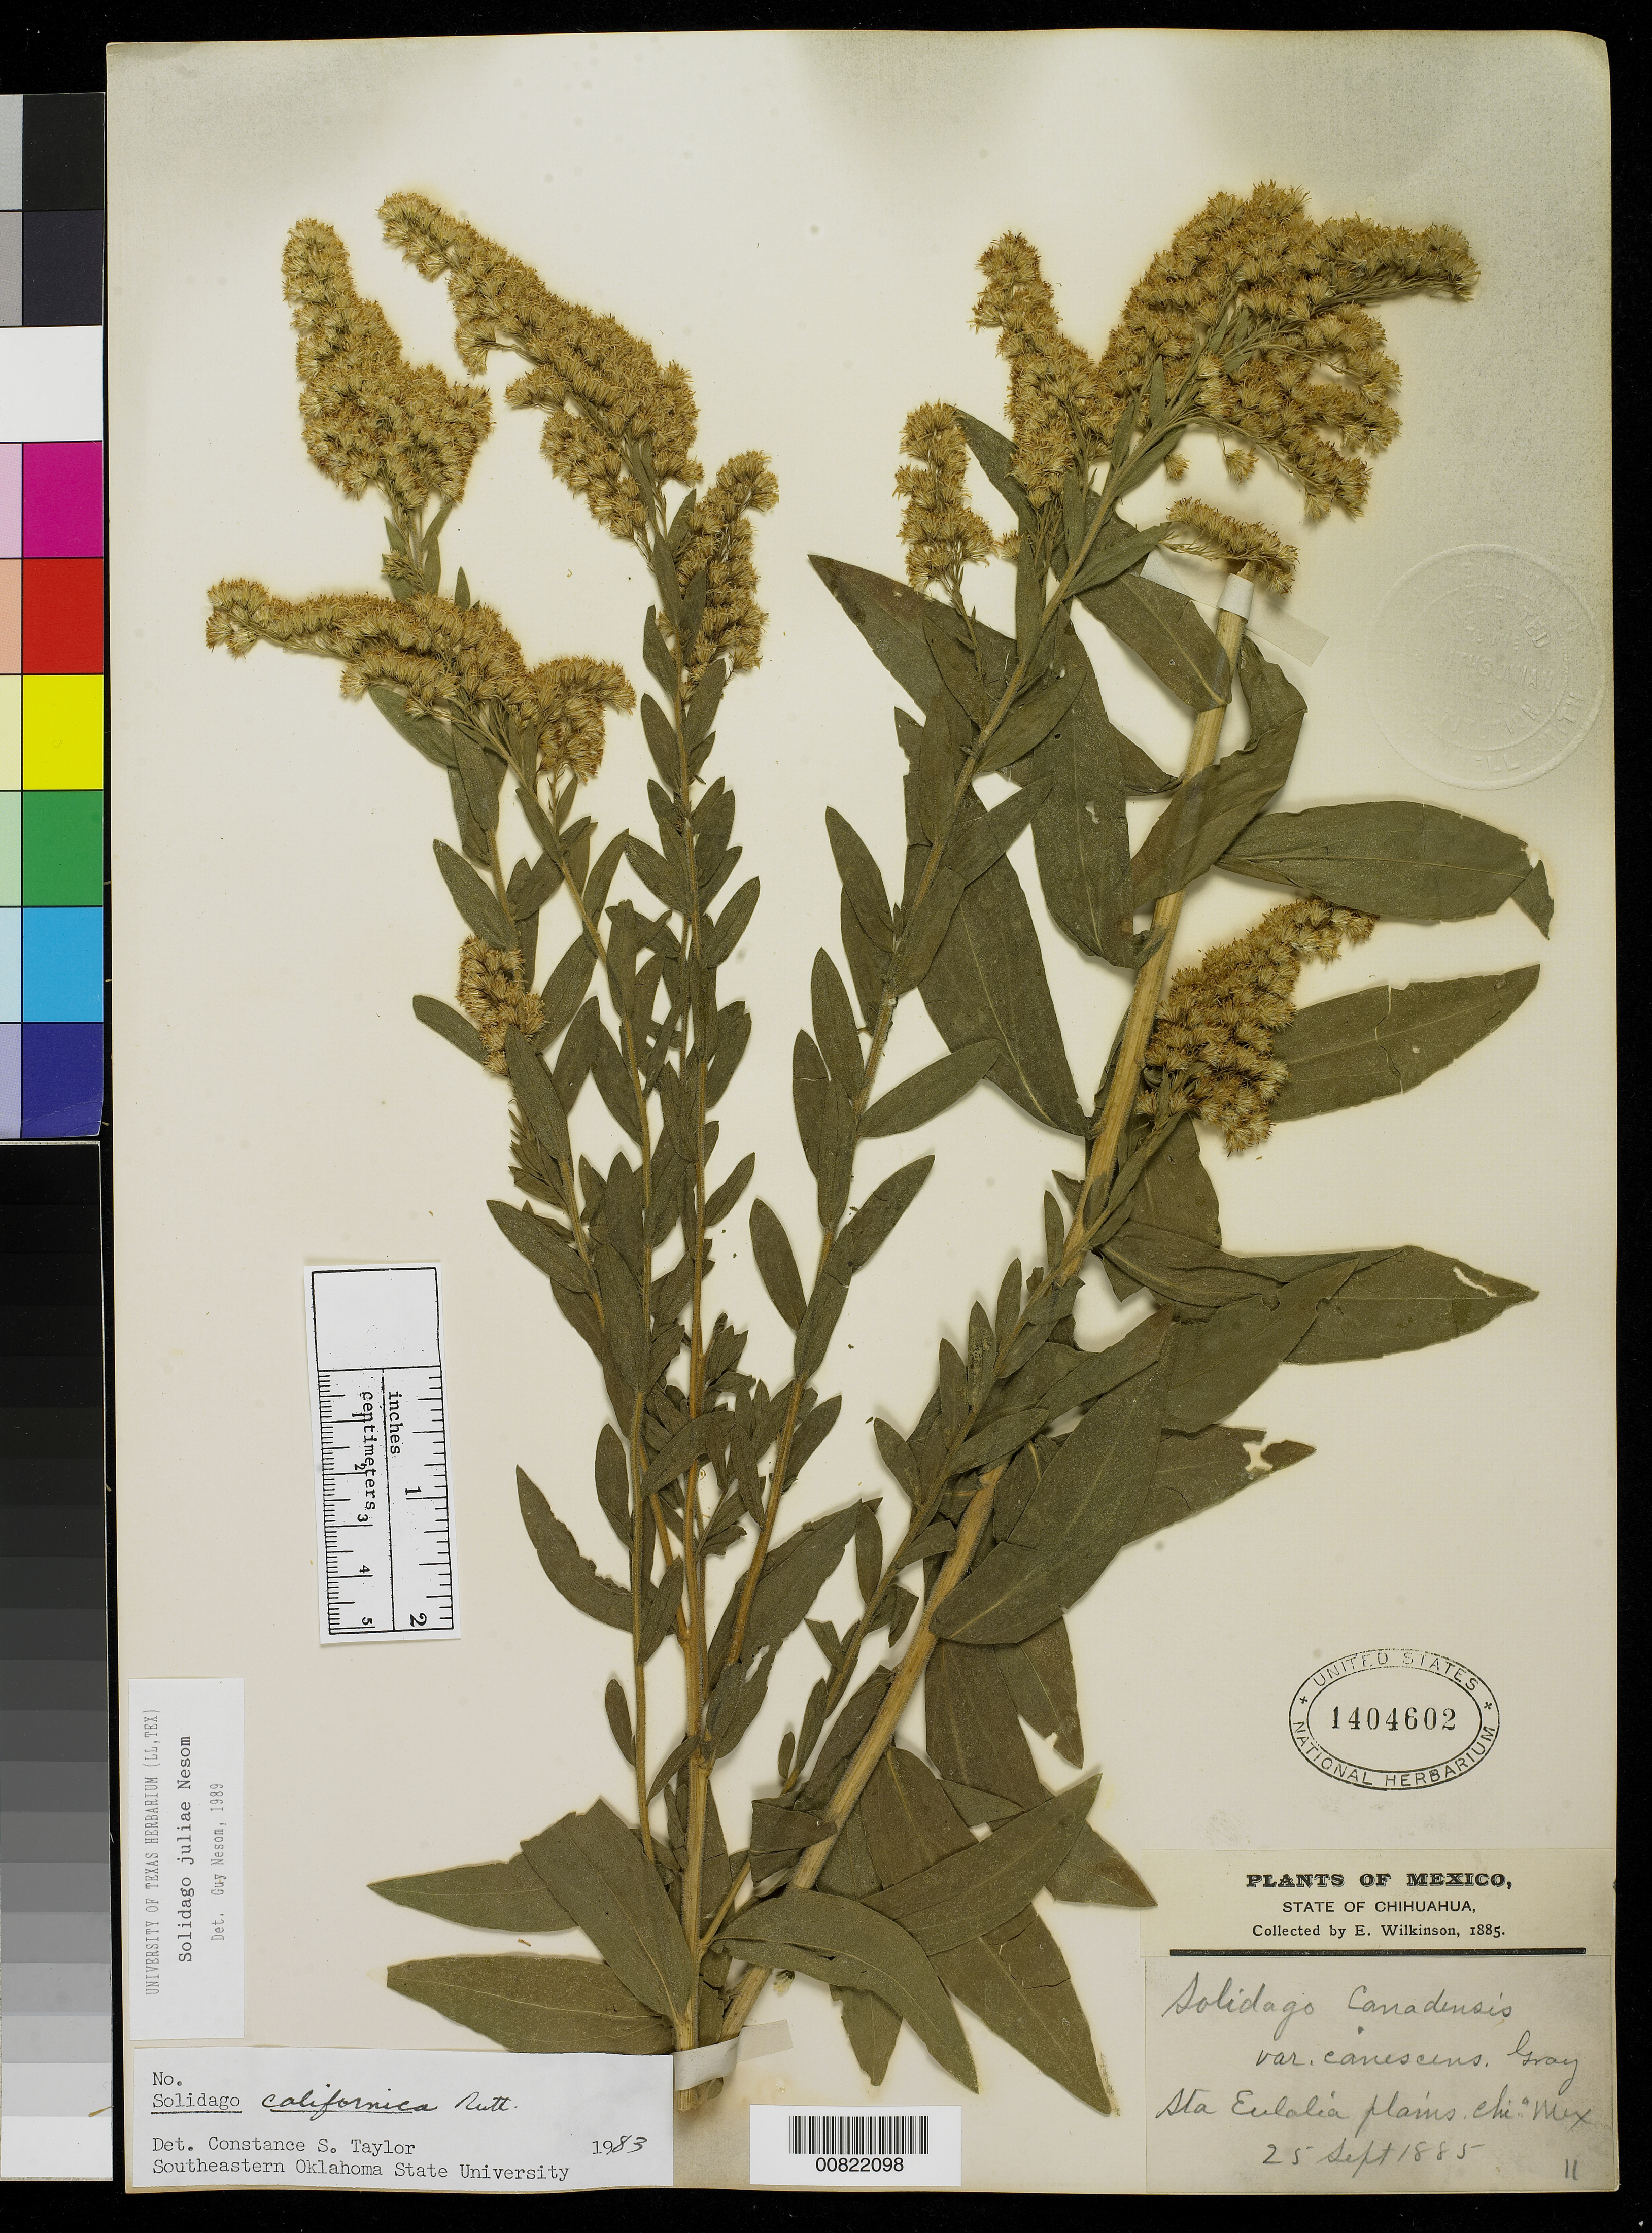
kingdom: Plantae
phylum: Tracheophyta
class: Magnoliopsida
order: Asterales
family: Asteraceae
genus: Solidago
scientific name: Solidago juliae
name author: G.L. Nesom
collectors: E. Wilkinson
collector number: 11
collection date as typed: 25 Sep 1885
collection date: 1885-09-25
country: Mexico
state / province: Chihuahua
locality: Santa Eulalia plains, Chihuahua.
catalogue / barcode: US 1404602